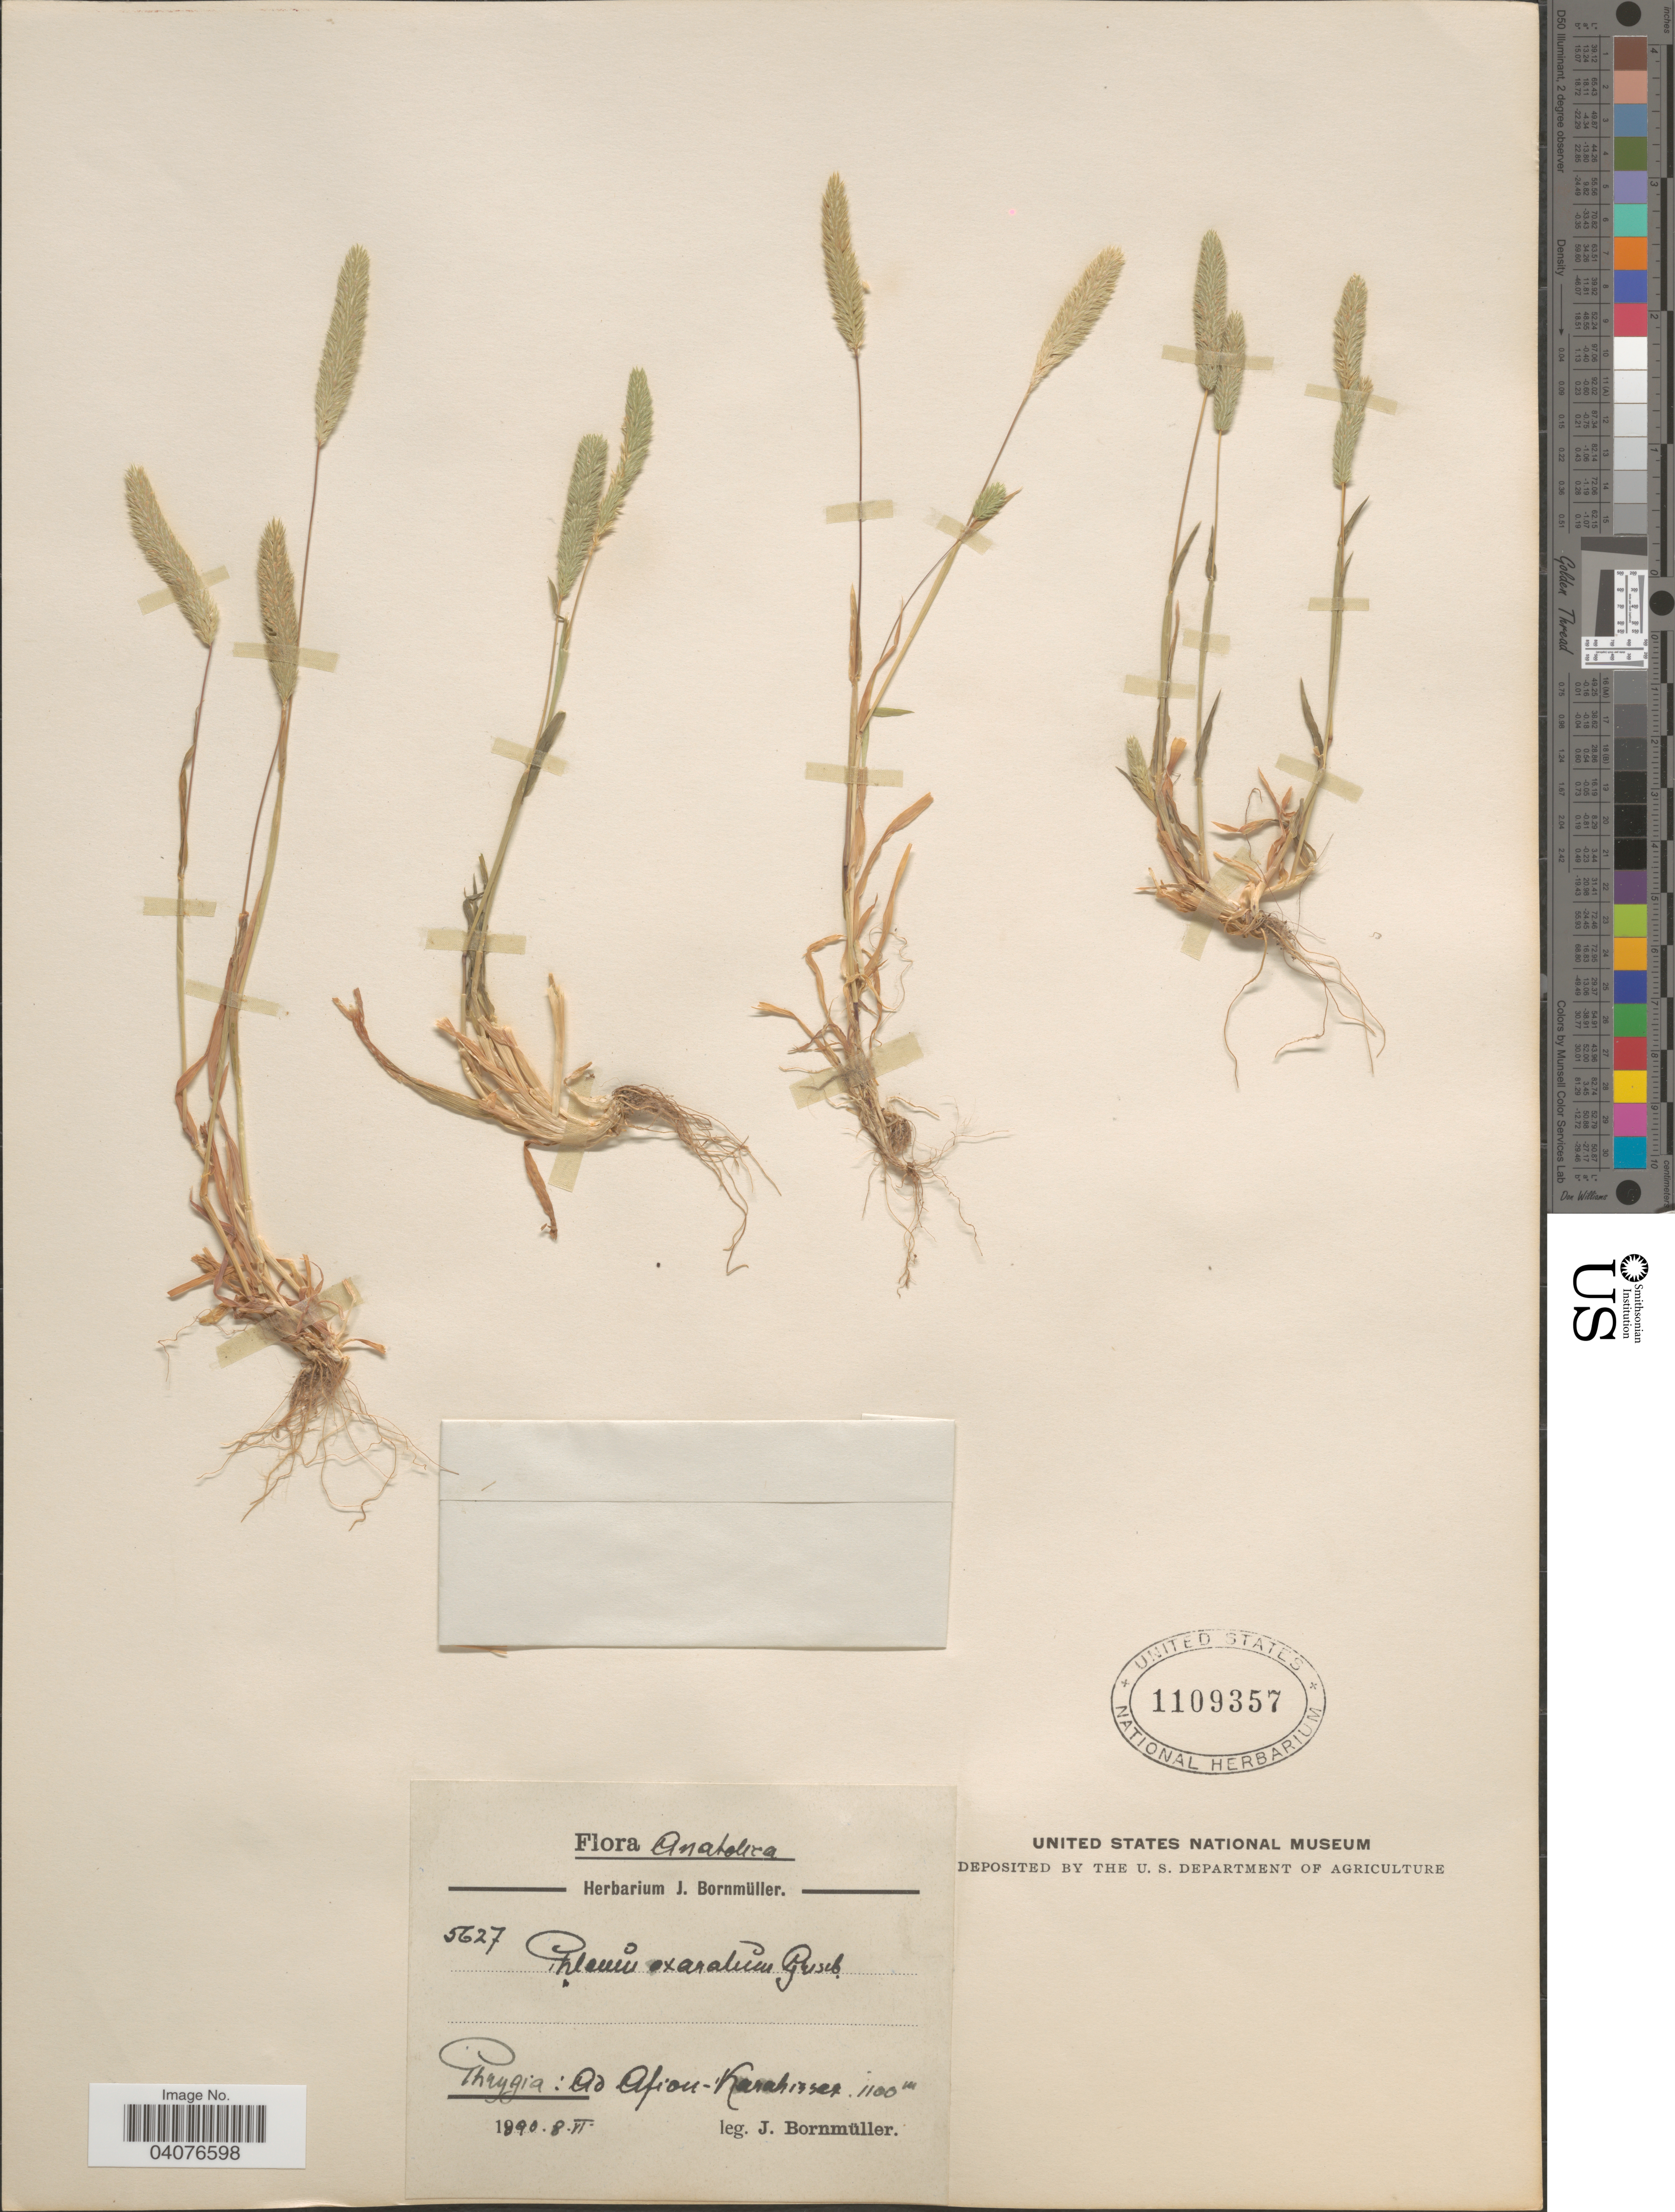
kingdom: Plantae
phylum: Tracheophyta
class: Liliopsida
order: Poales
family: Poaceae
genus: Phleum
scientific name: Phleum exaratum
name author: Hochst. ex Griseb.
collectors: J. Bornmüller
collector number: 5627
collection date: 1890-06-08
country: Turkey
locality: Anatolica. Phrygia: Ad Afion-Karahisser.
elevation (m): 1100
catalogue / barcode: US 1109357